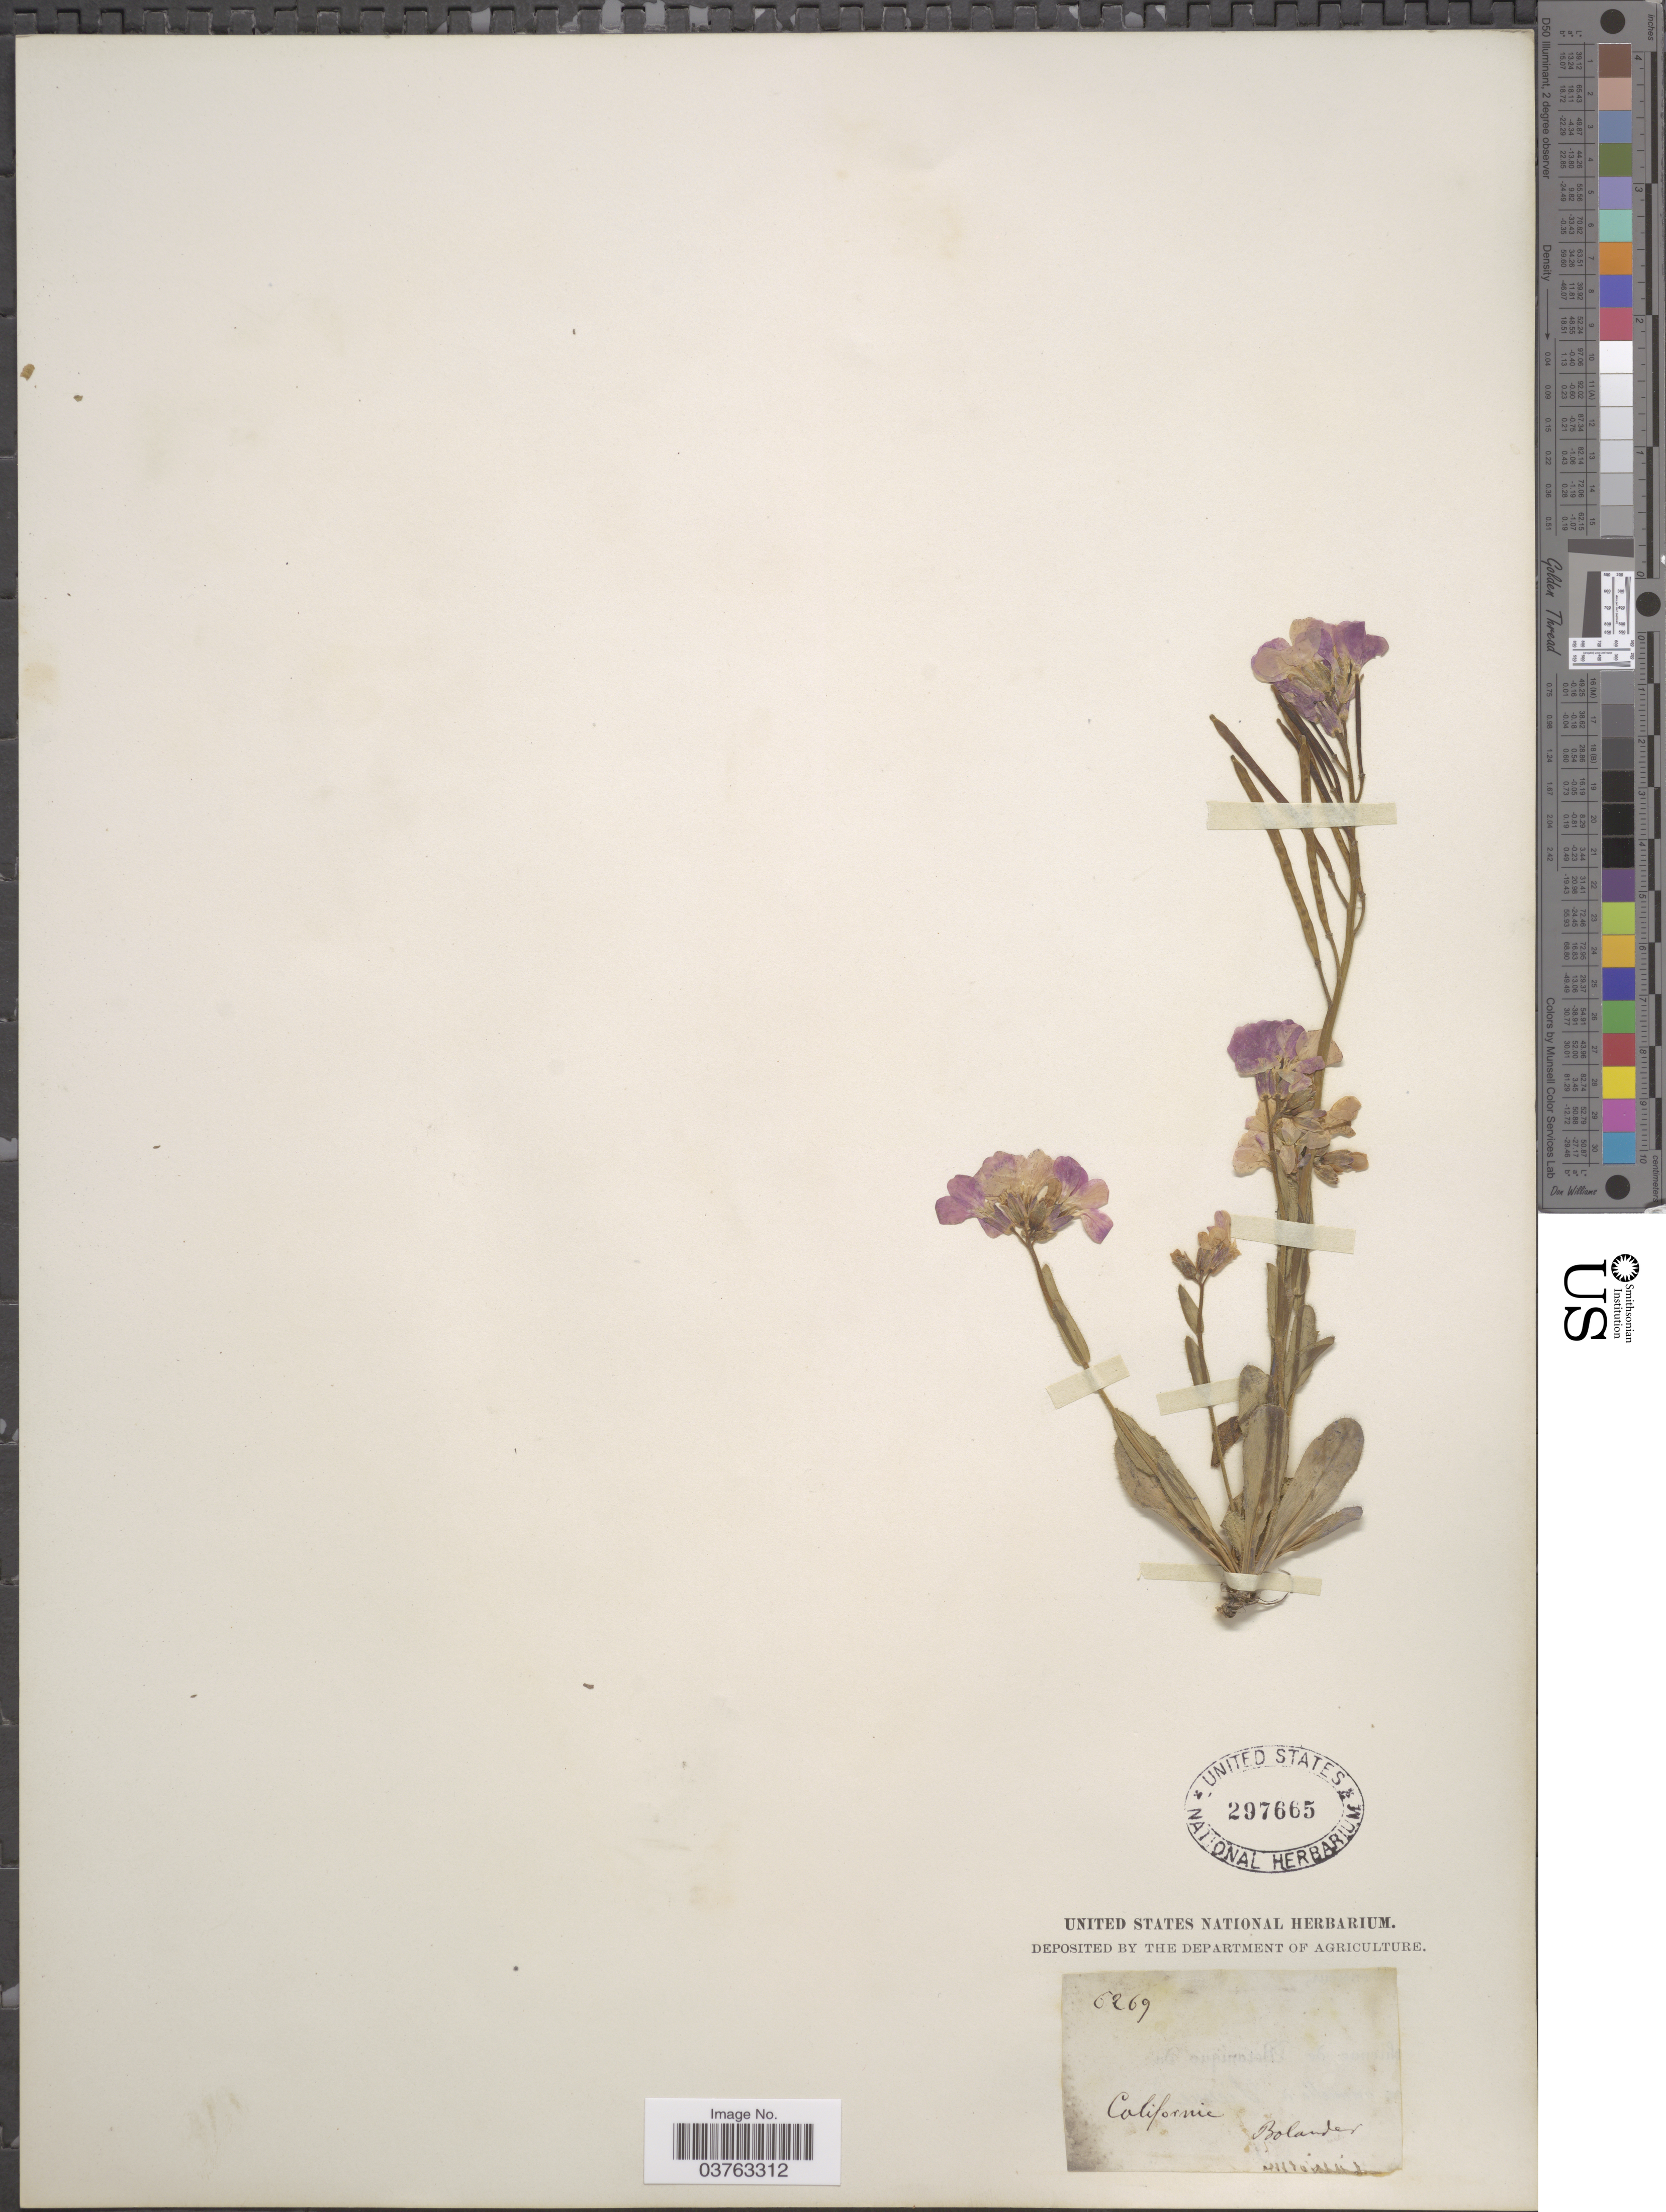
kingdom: Plantae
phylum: Tracheophyta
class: Magnoliopsida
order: Brassicales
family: Brassicaceae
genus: Hesperis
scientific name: Hesperis matronalis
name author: L.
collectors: H. Bolander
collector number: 5269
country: United States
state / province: California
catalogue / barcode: US 297665